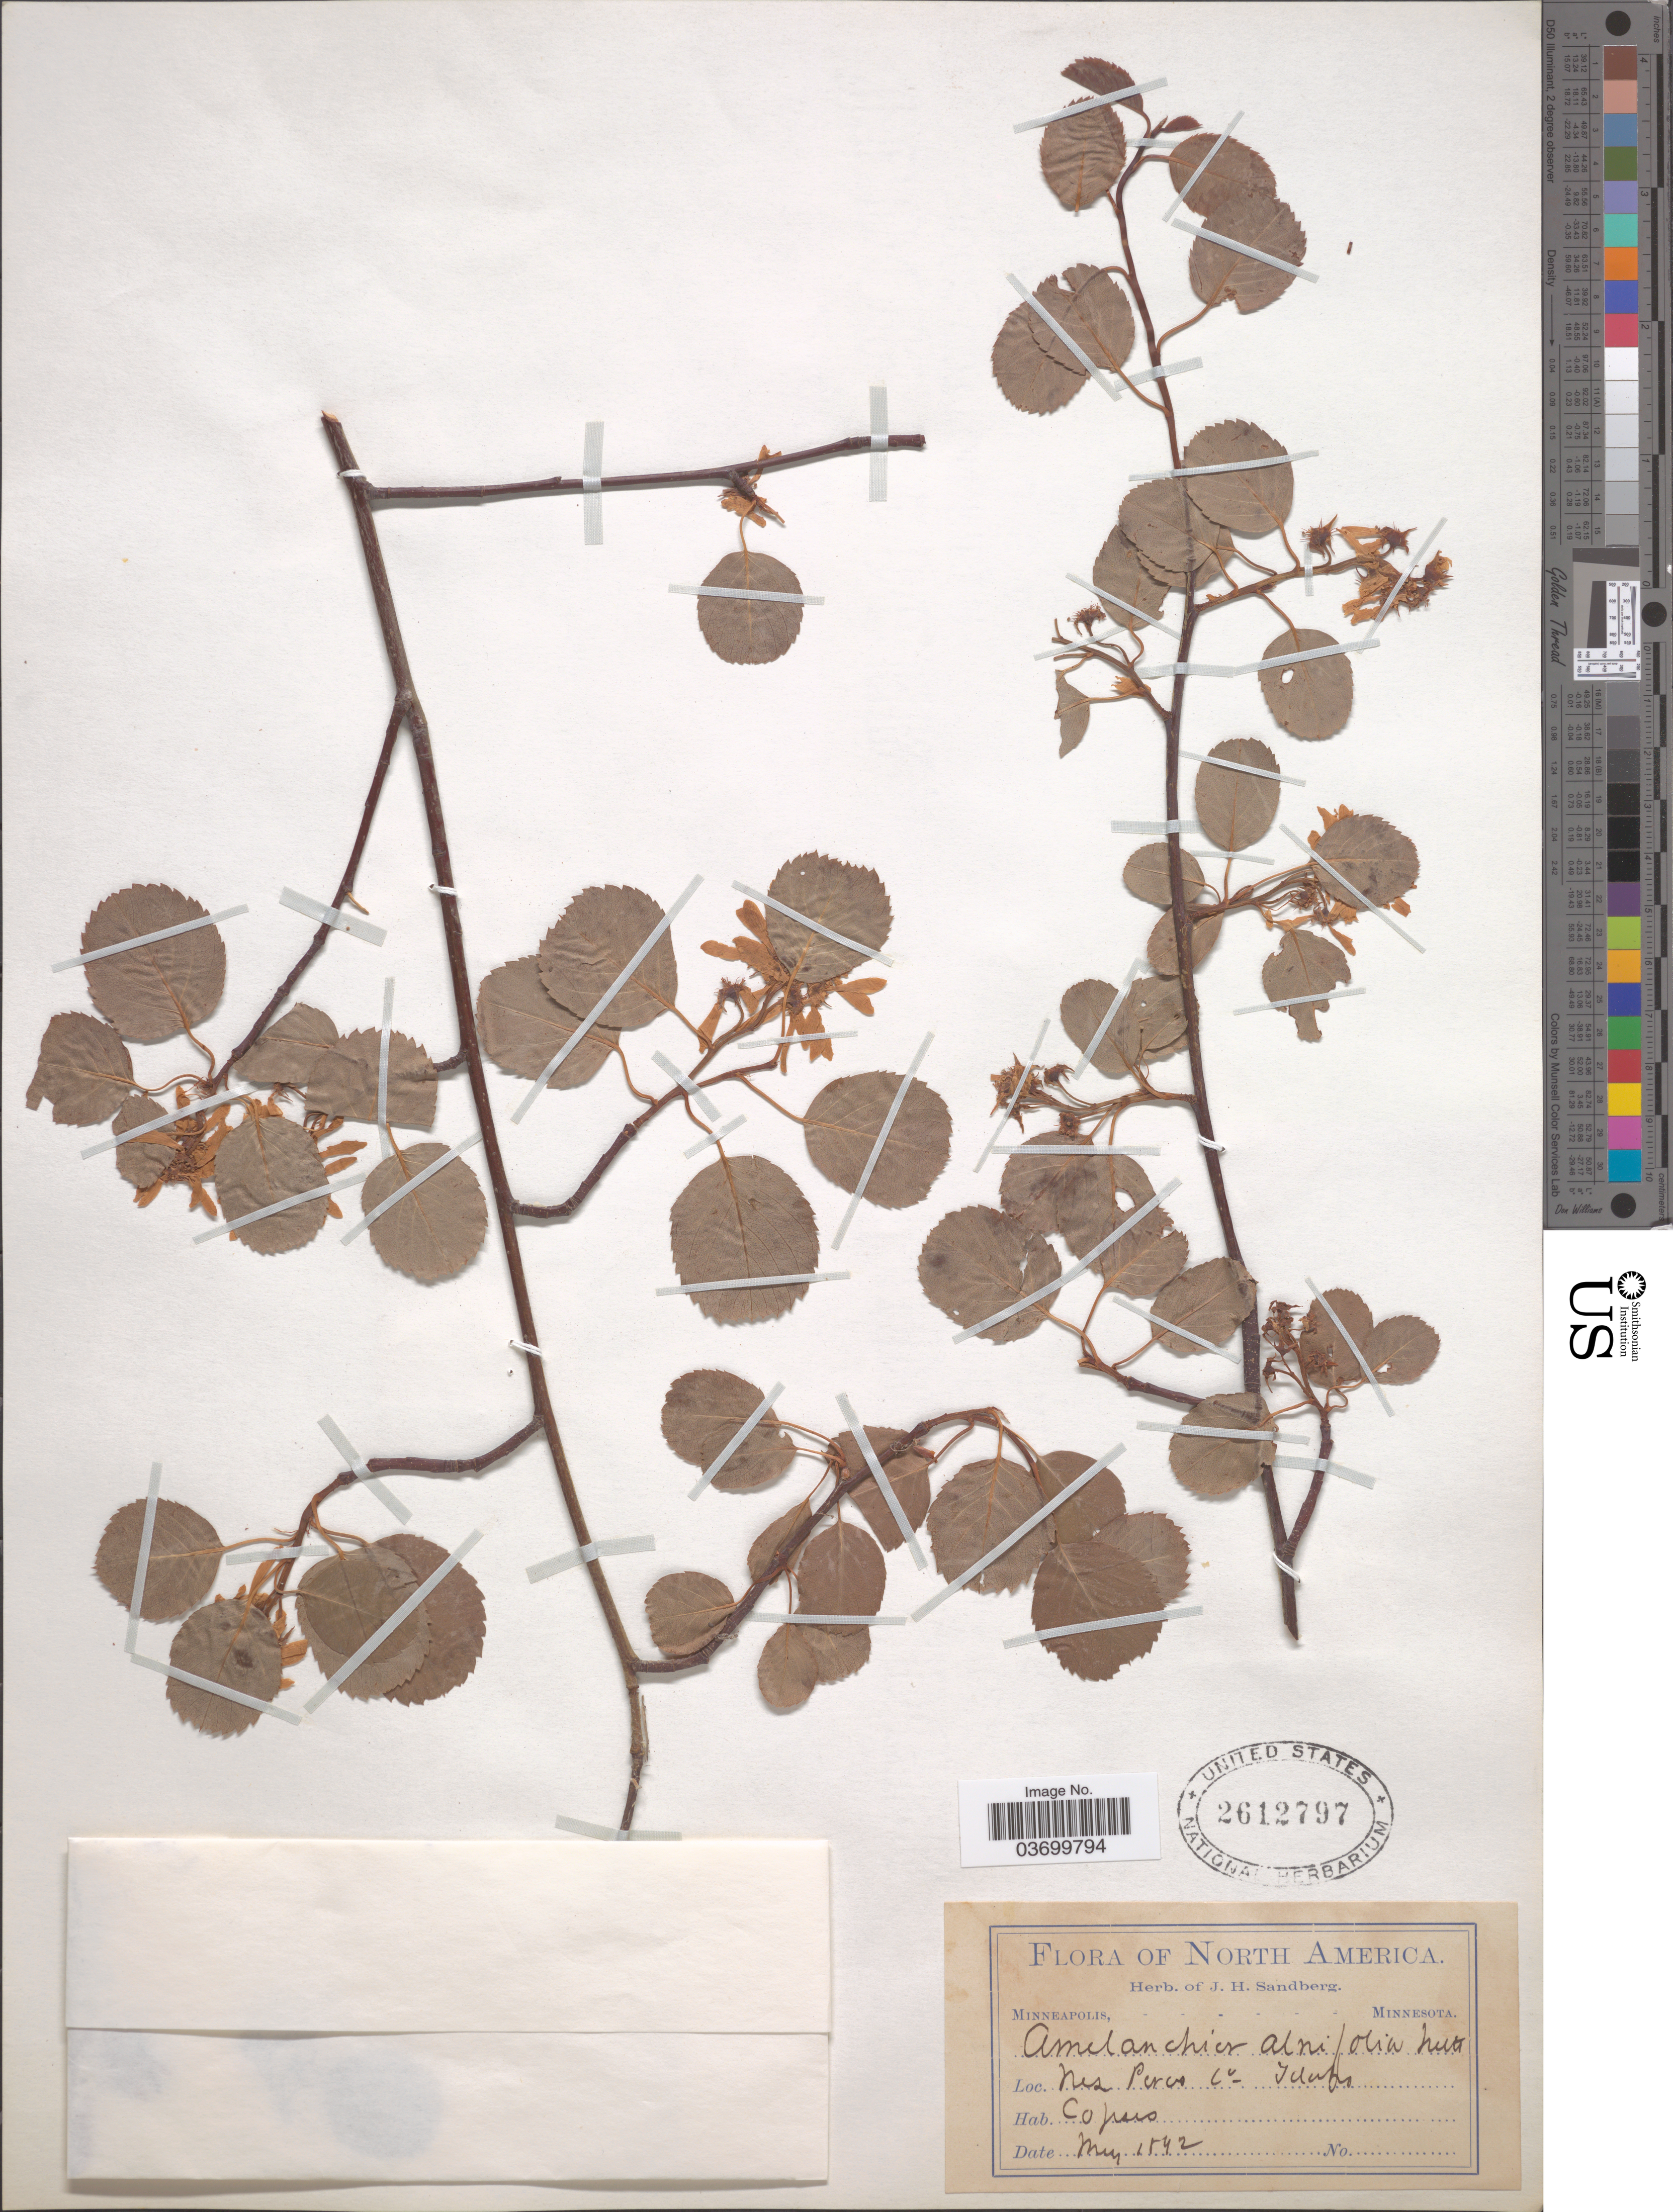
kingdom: Plantae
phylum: Tracheophyta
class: Magnoliopsida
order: Rosales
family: Rosaceae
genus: Amelanchier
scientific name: Amelanchier alnifolia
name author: (Nutt.) Nutt. ex M. Roem.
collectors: ex. herb. J. H. Sandberg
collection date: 1842-05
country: United States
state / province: Idaho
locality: Nez Perce Co.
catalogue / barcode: US 2612797